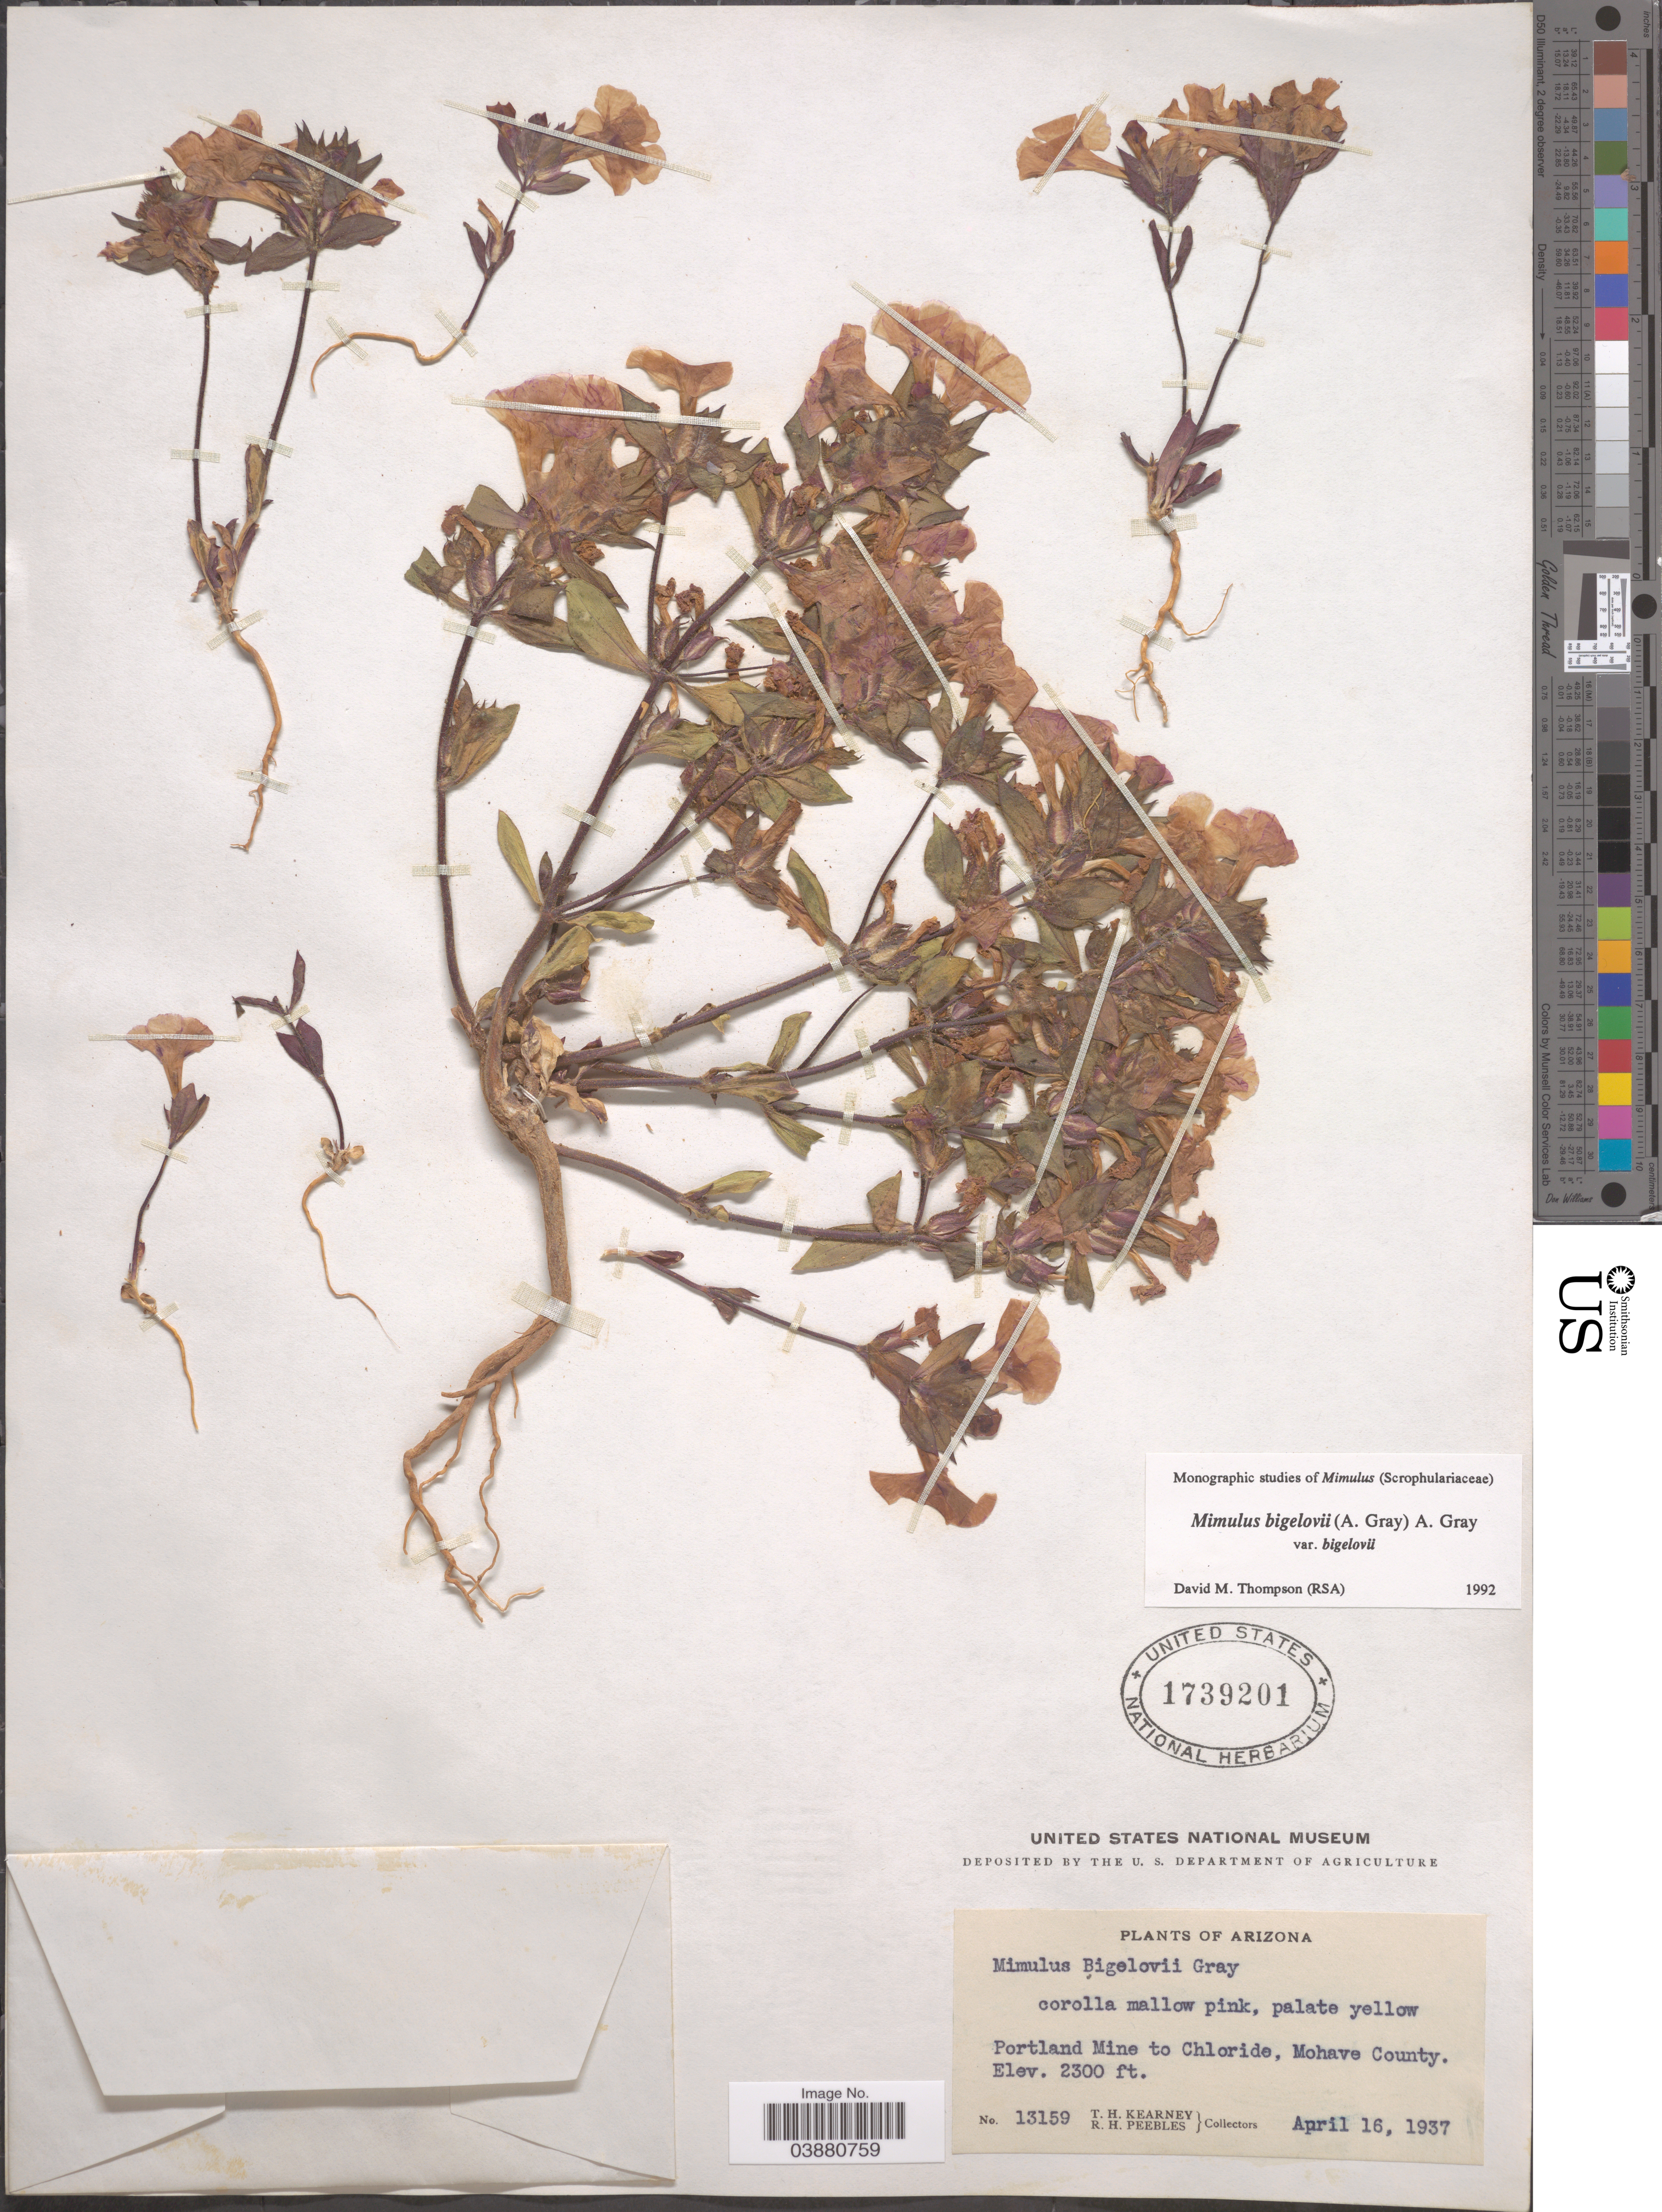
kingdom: Plantae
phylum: Tracheophyta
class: Magnoliopsida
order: Lamiales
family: Phrymaceae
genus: Mimulus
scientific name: Mimulus bigelovii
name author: (A. Gray) G.L. Nesom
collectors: T. H. Kearney & R. H. Peebles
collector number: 13159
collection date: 1937-04-16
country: United States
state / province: Arizona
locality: Portland Mine to Chloride, Mohave County.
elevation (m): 701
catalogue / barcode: US 1739201